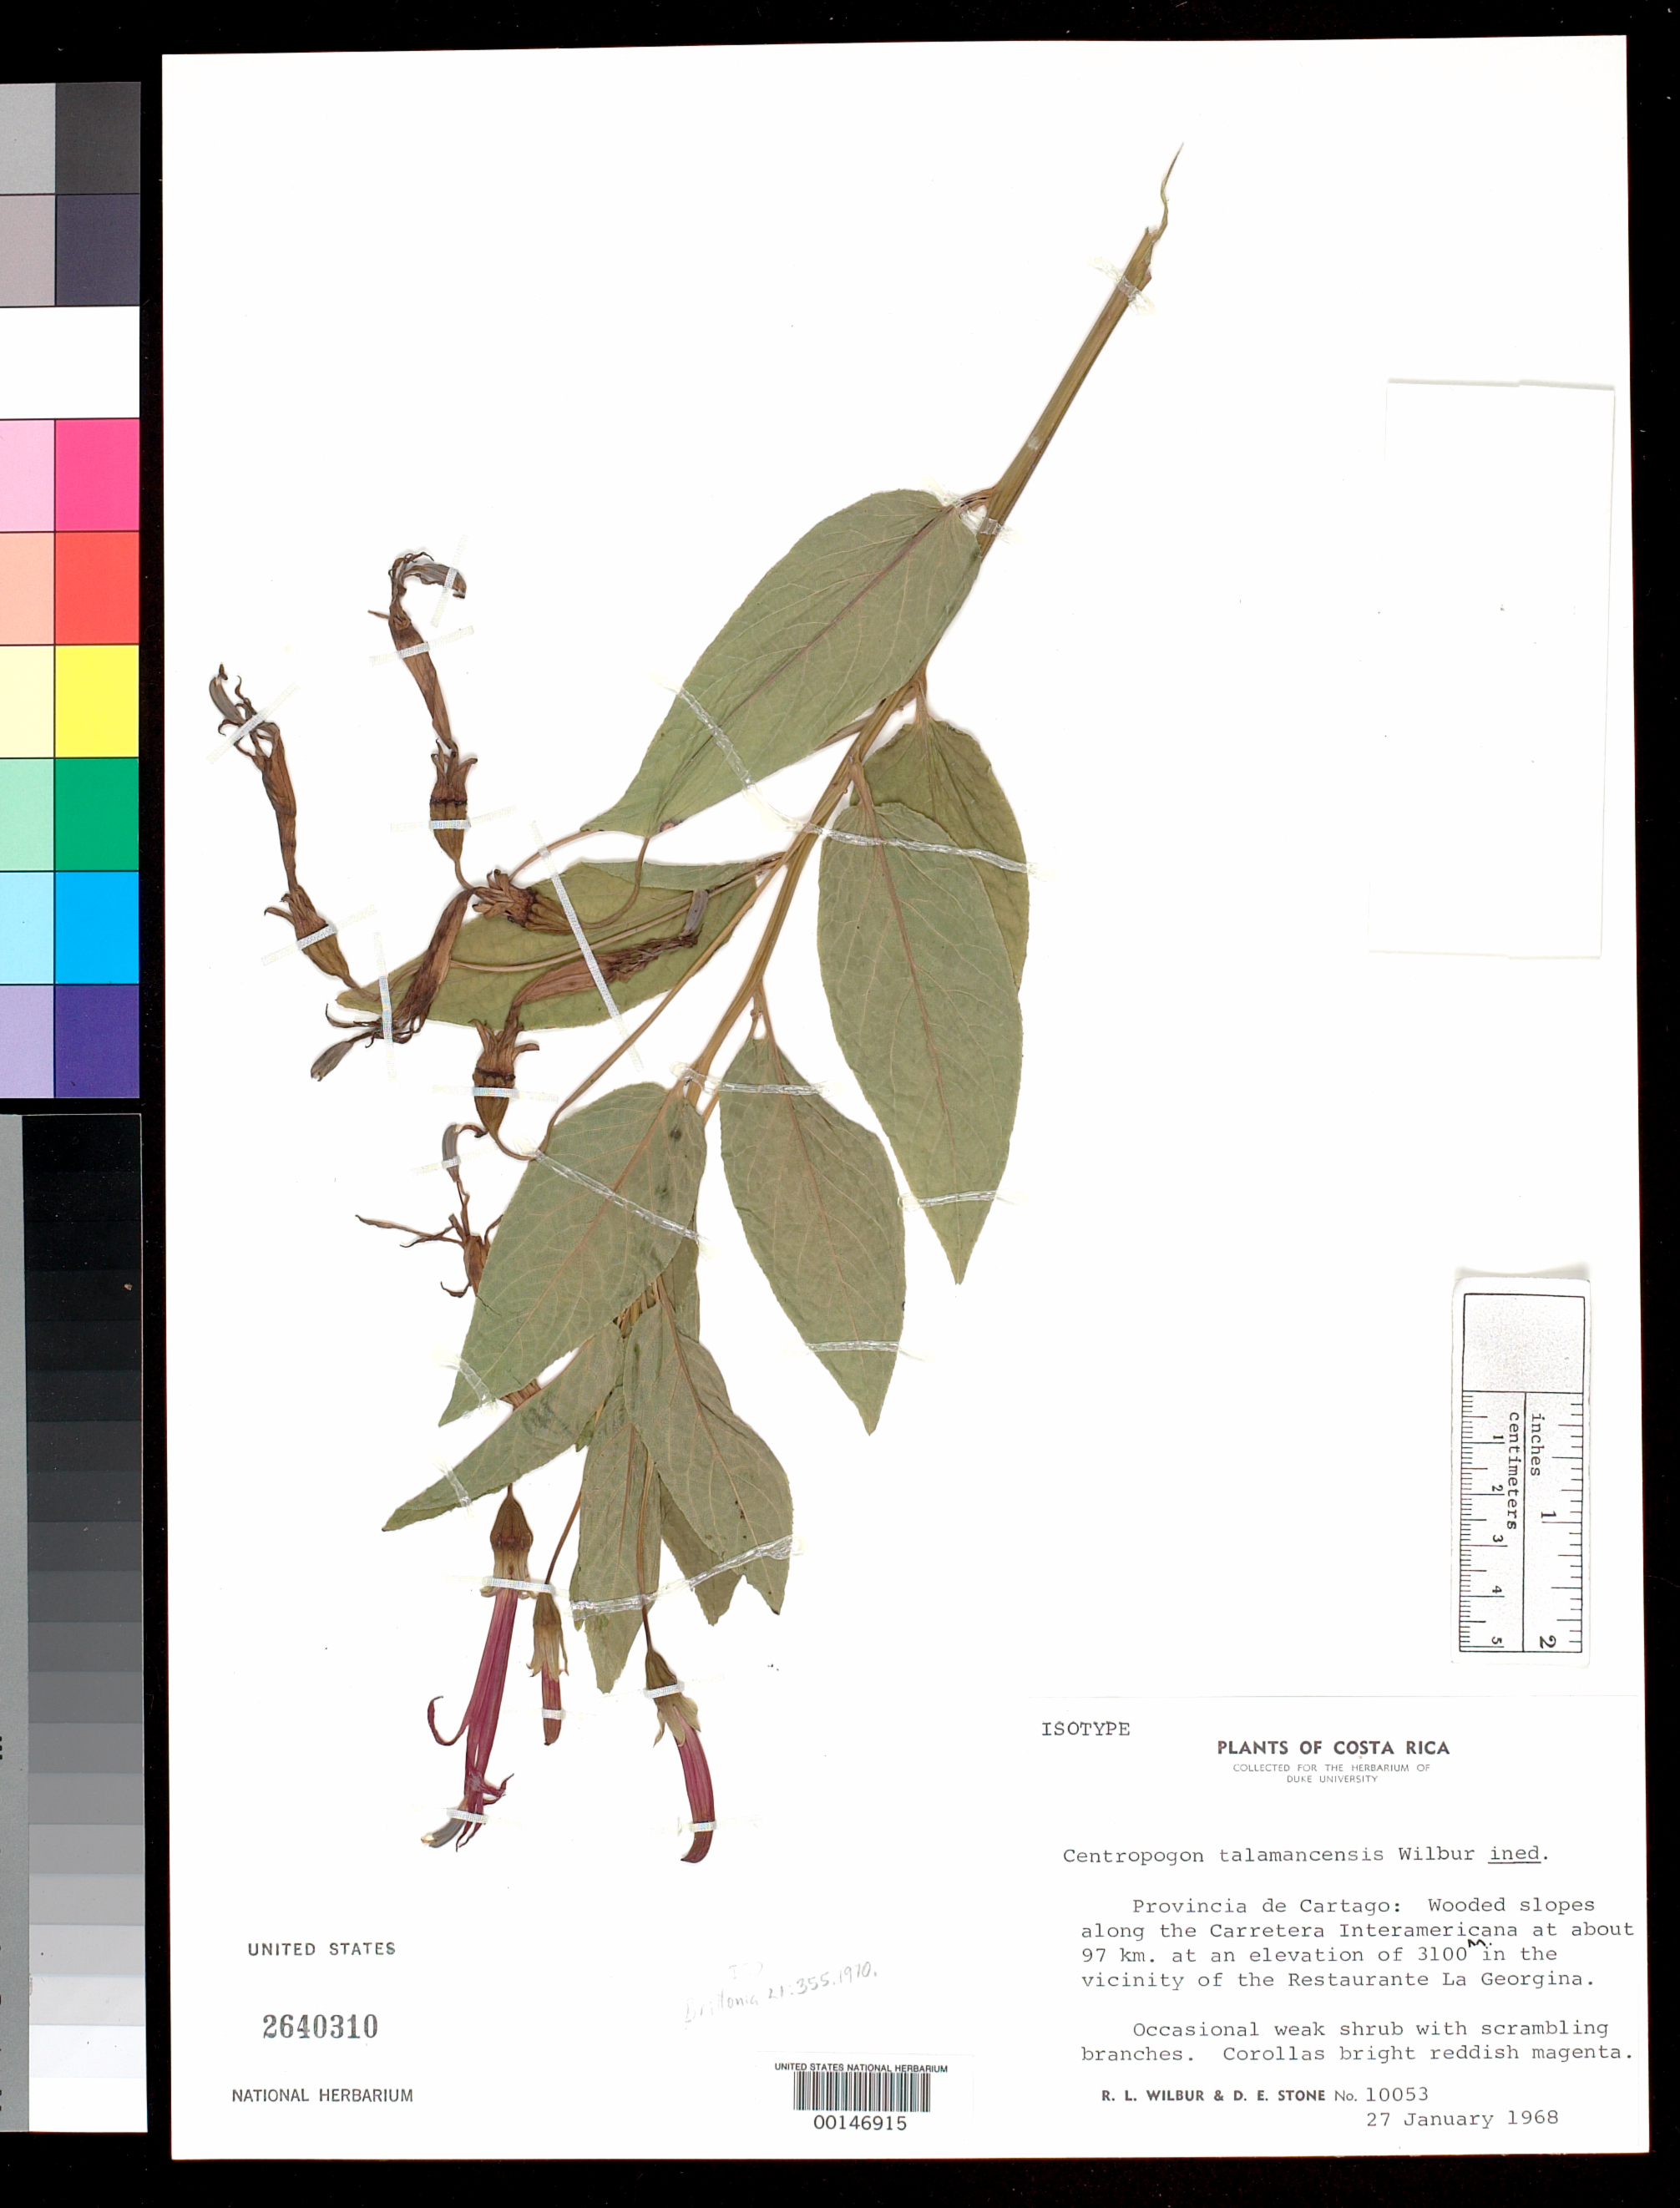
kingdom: Plantae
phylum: Tracheophyta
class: Magnoliopsida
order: Asterales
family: Campanulaceae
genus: Centropogon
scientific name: Centropogon talamancensis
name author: Wilbur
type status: Isotype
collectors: R. L. Wilbur & D. E. Stone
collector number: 10053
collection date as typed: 27 Jan 1968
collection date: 1968-01-27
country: Costa Rica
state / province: Cartago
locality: Carretera Interamericana, km 97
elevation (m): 3100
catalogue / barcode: US 2640310